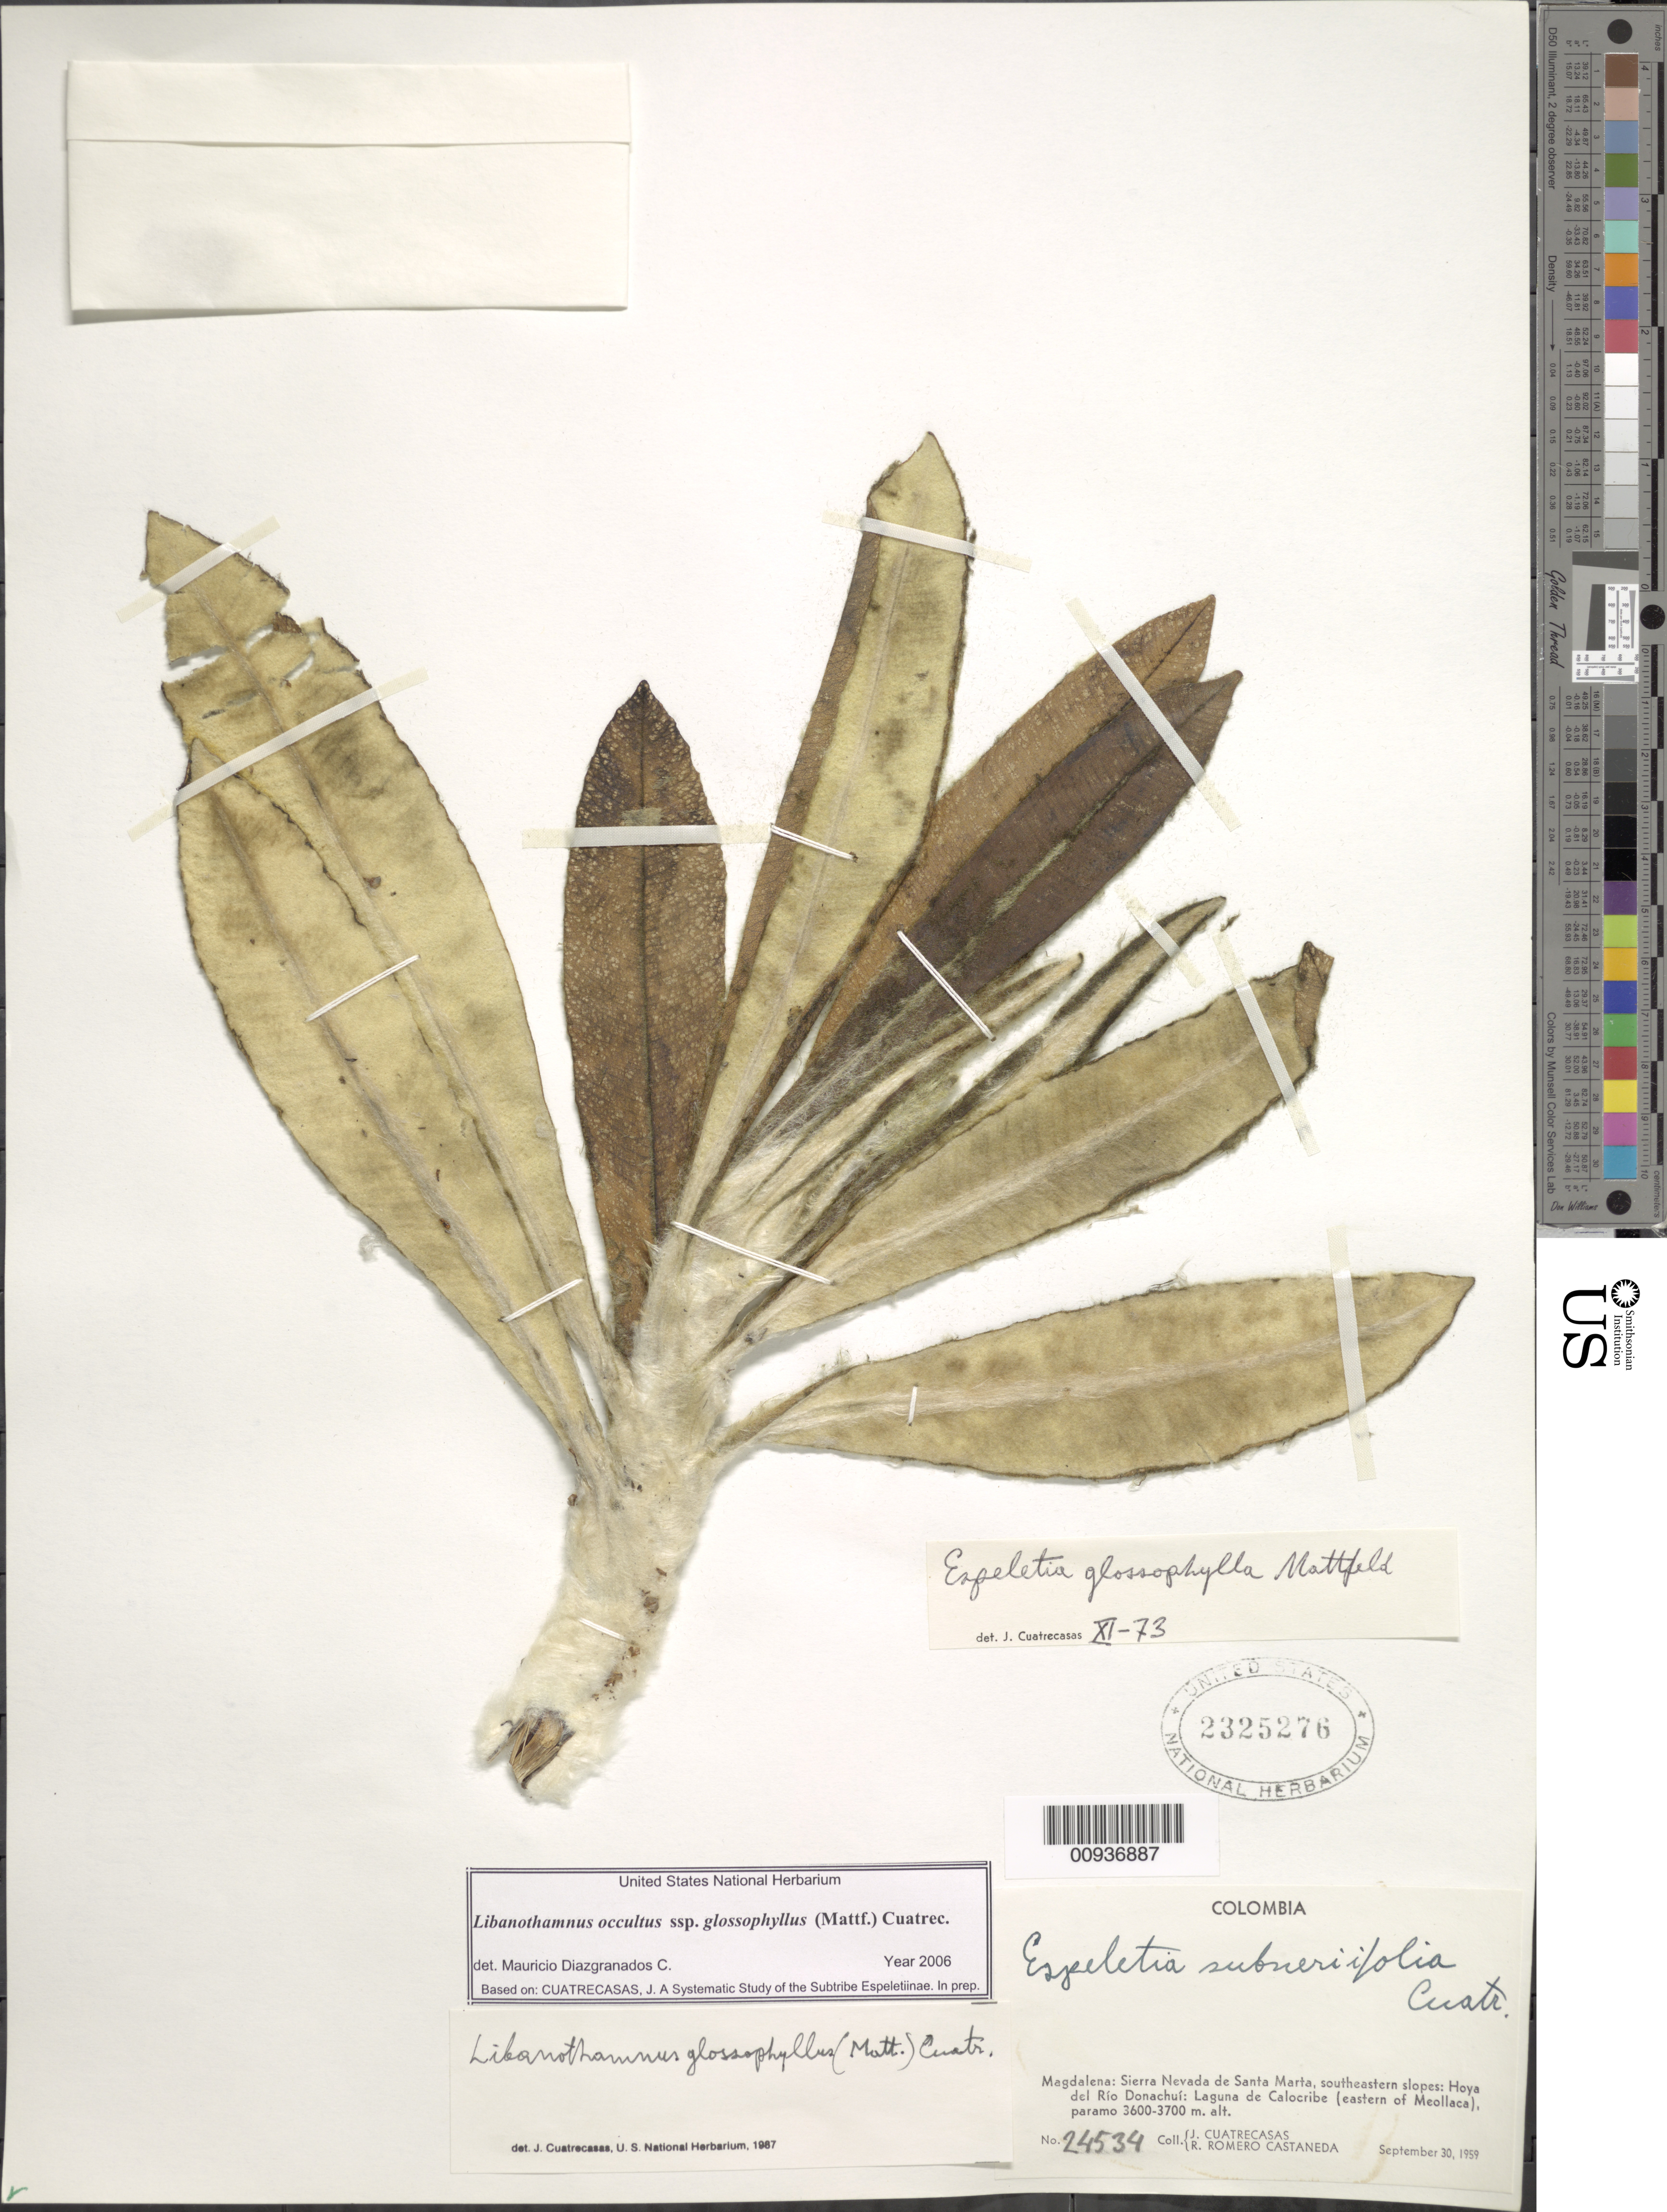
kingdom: Plantae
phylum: Tracheophyta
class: Magnoliopsida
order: Asterales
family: Asteraceae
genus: Libanothamnus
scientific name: Libanothamnus occultus subsp. glossophyllus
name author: (Mattf.) Cuatrec.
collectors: J. Cuatrecasas & R. Romero Castañeda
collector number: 24534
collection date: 1959-09-30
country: Colombia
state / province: Magdalena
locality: Sierra Nevada de Santa Marta, southeastern slopes, Hoya del Rio Donachui, Laguna de Calocribe (eastern of Meollaca)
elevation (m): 3600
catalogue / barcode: US 2325276